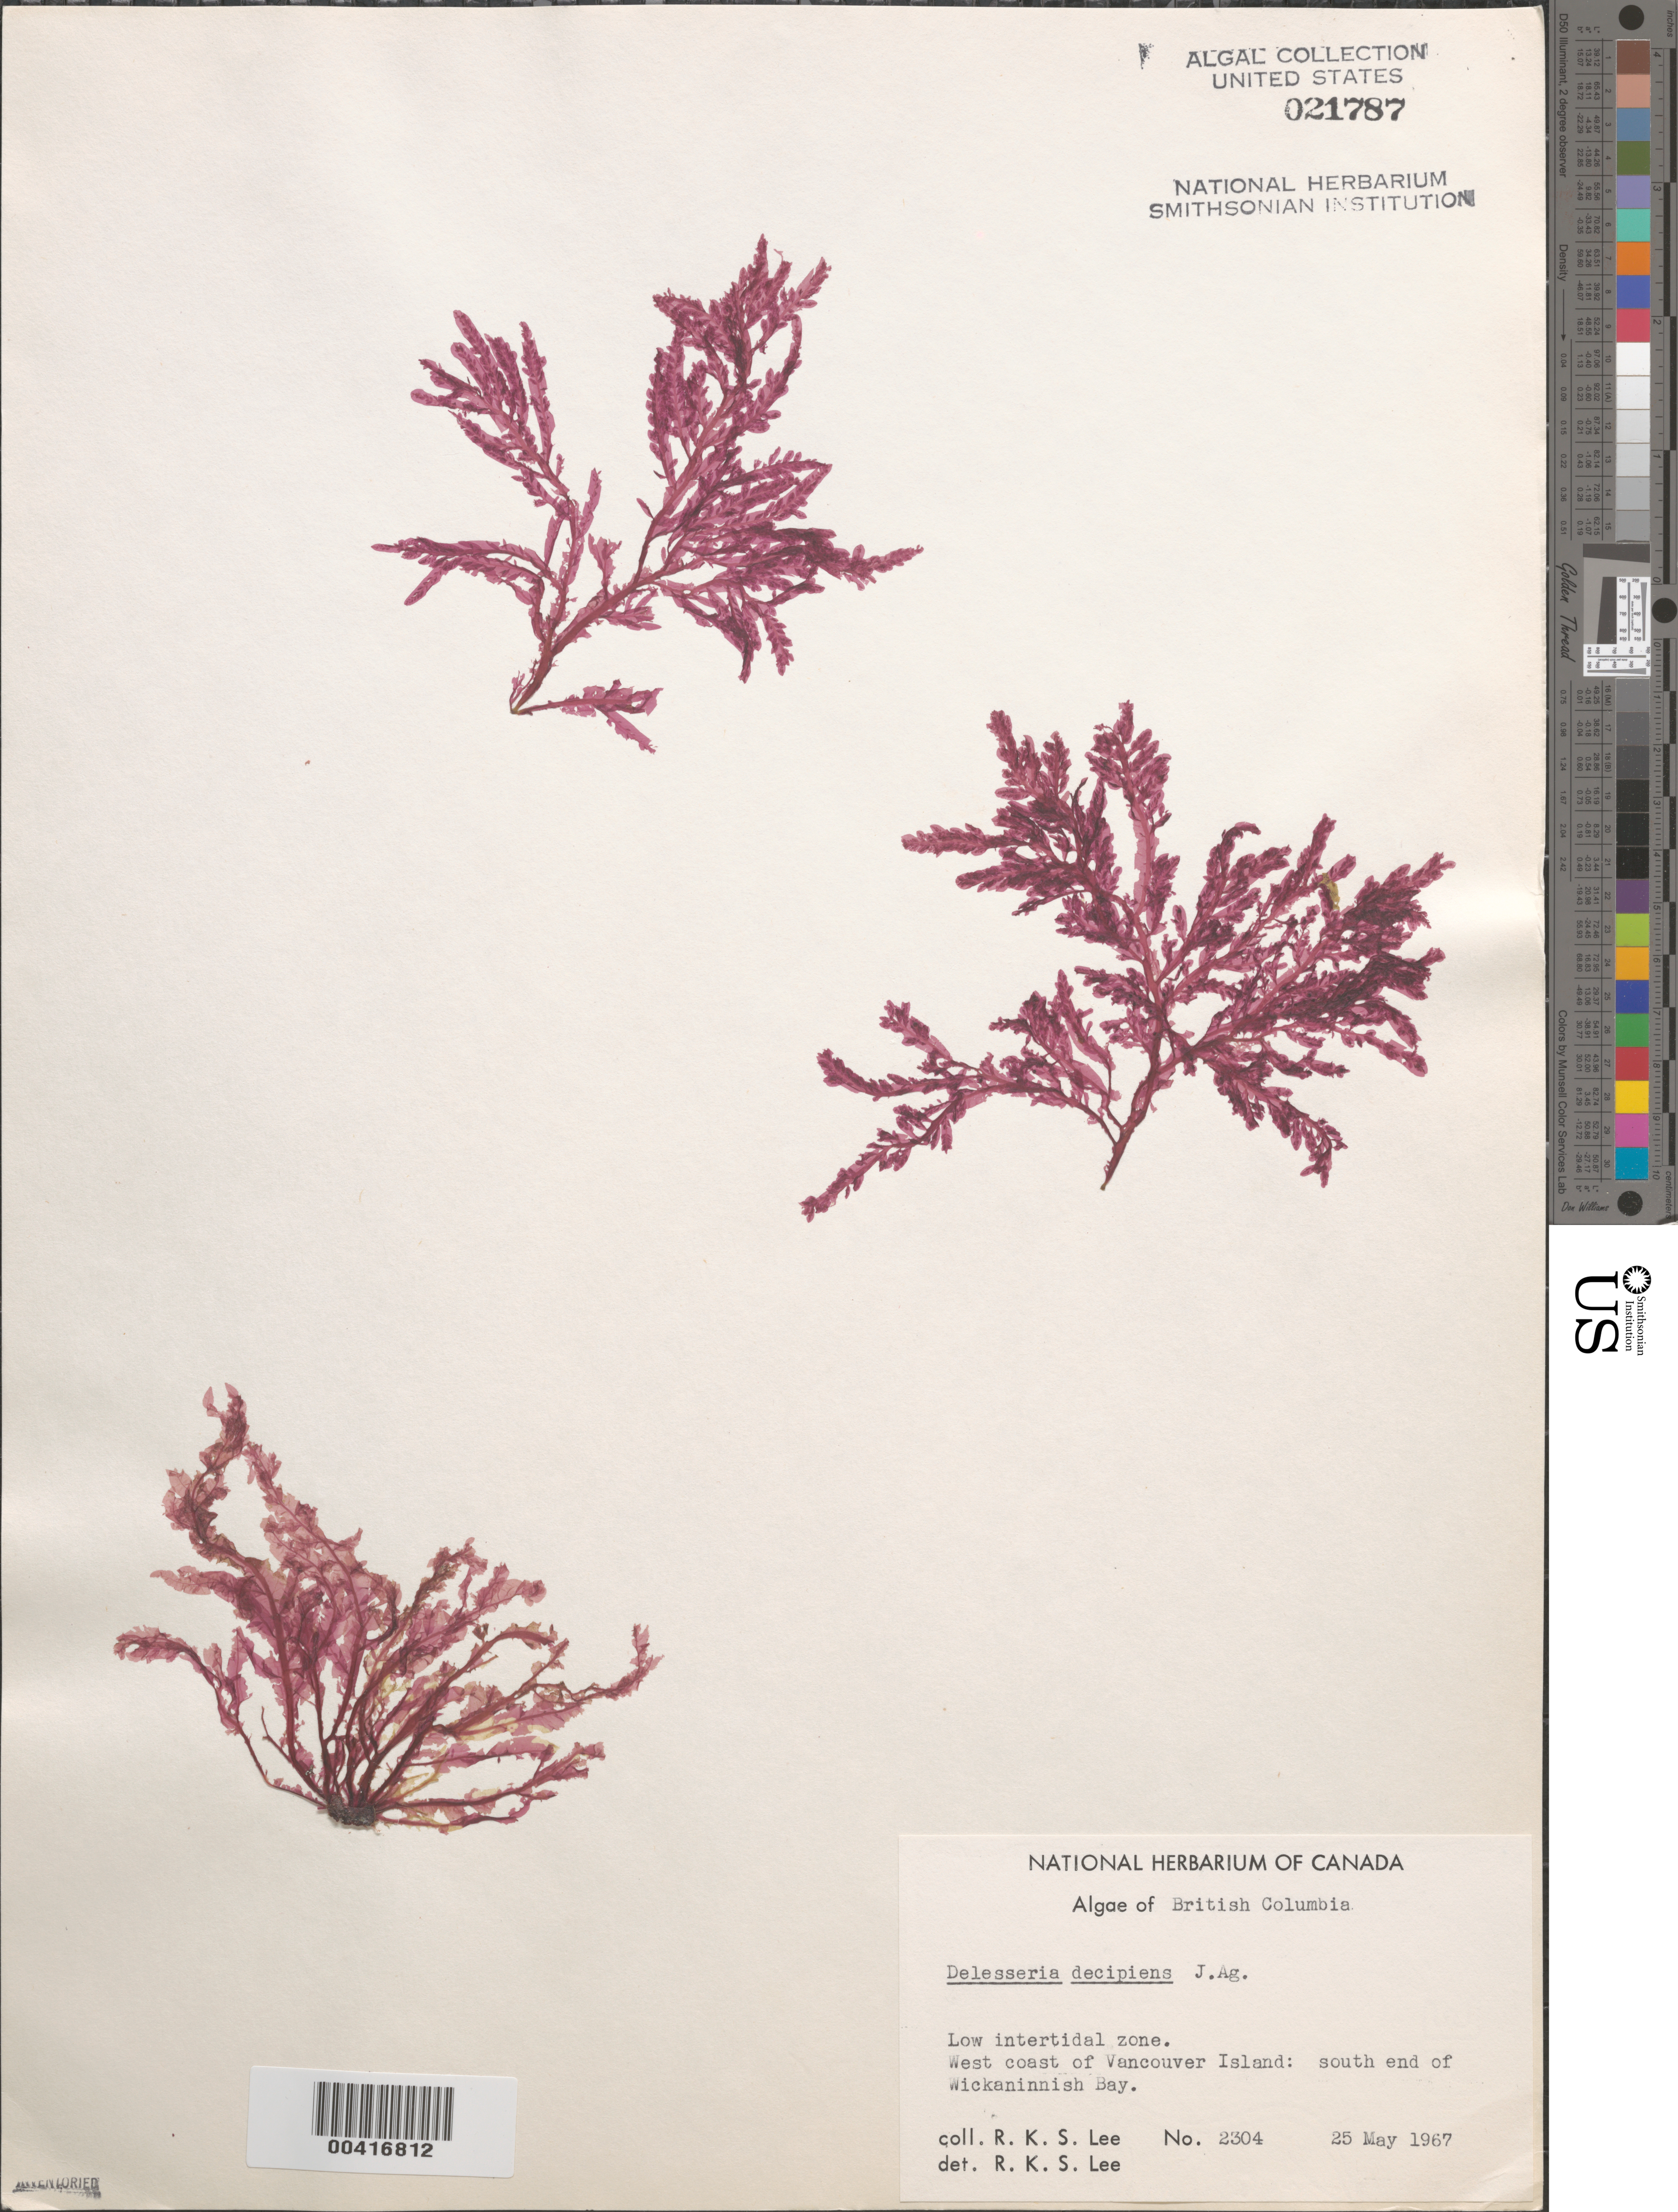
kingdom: Plantae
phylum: Rhodophyta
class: Florideophyceae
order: Ceramiales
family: Delesseriaceae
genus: Cumathamnion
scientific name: Cumathamnion decipiens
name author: (J. Agardh) M.J. Wynne & G.W. Saunders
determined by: Algae name updating Project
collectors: R. Lee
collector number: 2304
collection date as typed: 25 May 1967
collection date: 1967-05-25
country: Canada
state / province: British Columbia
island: Vancouver Island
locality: Wickaninnish Bay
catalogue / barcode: US 21787